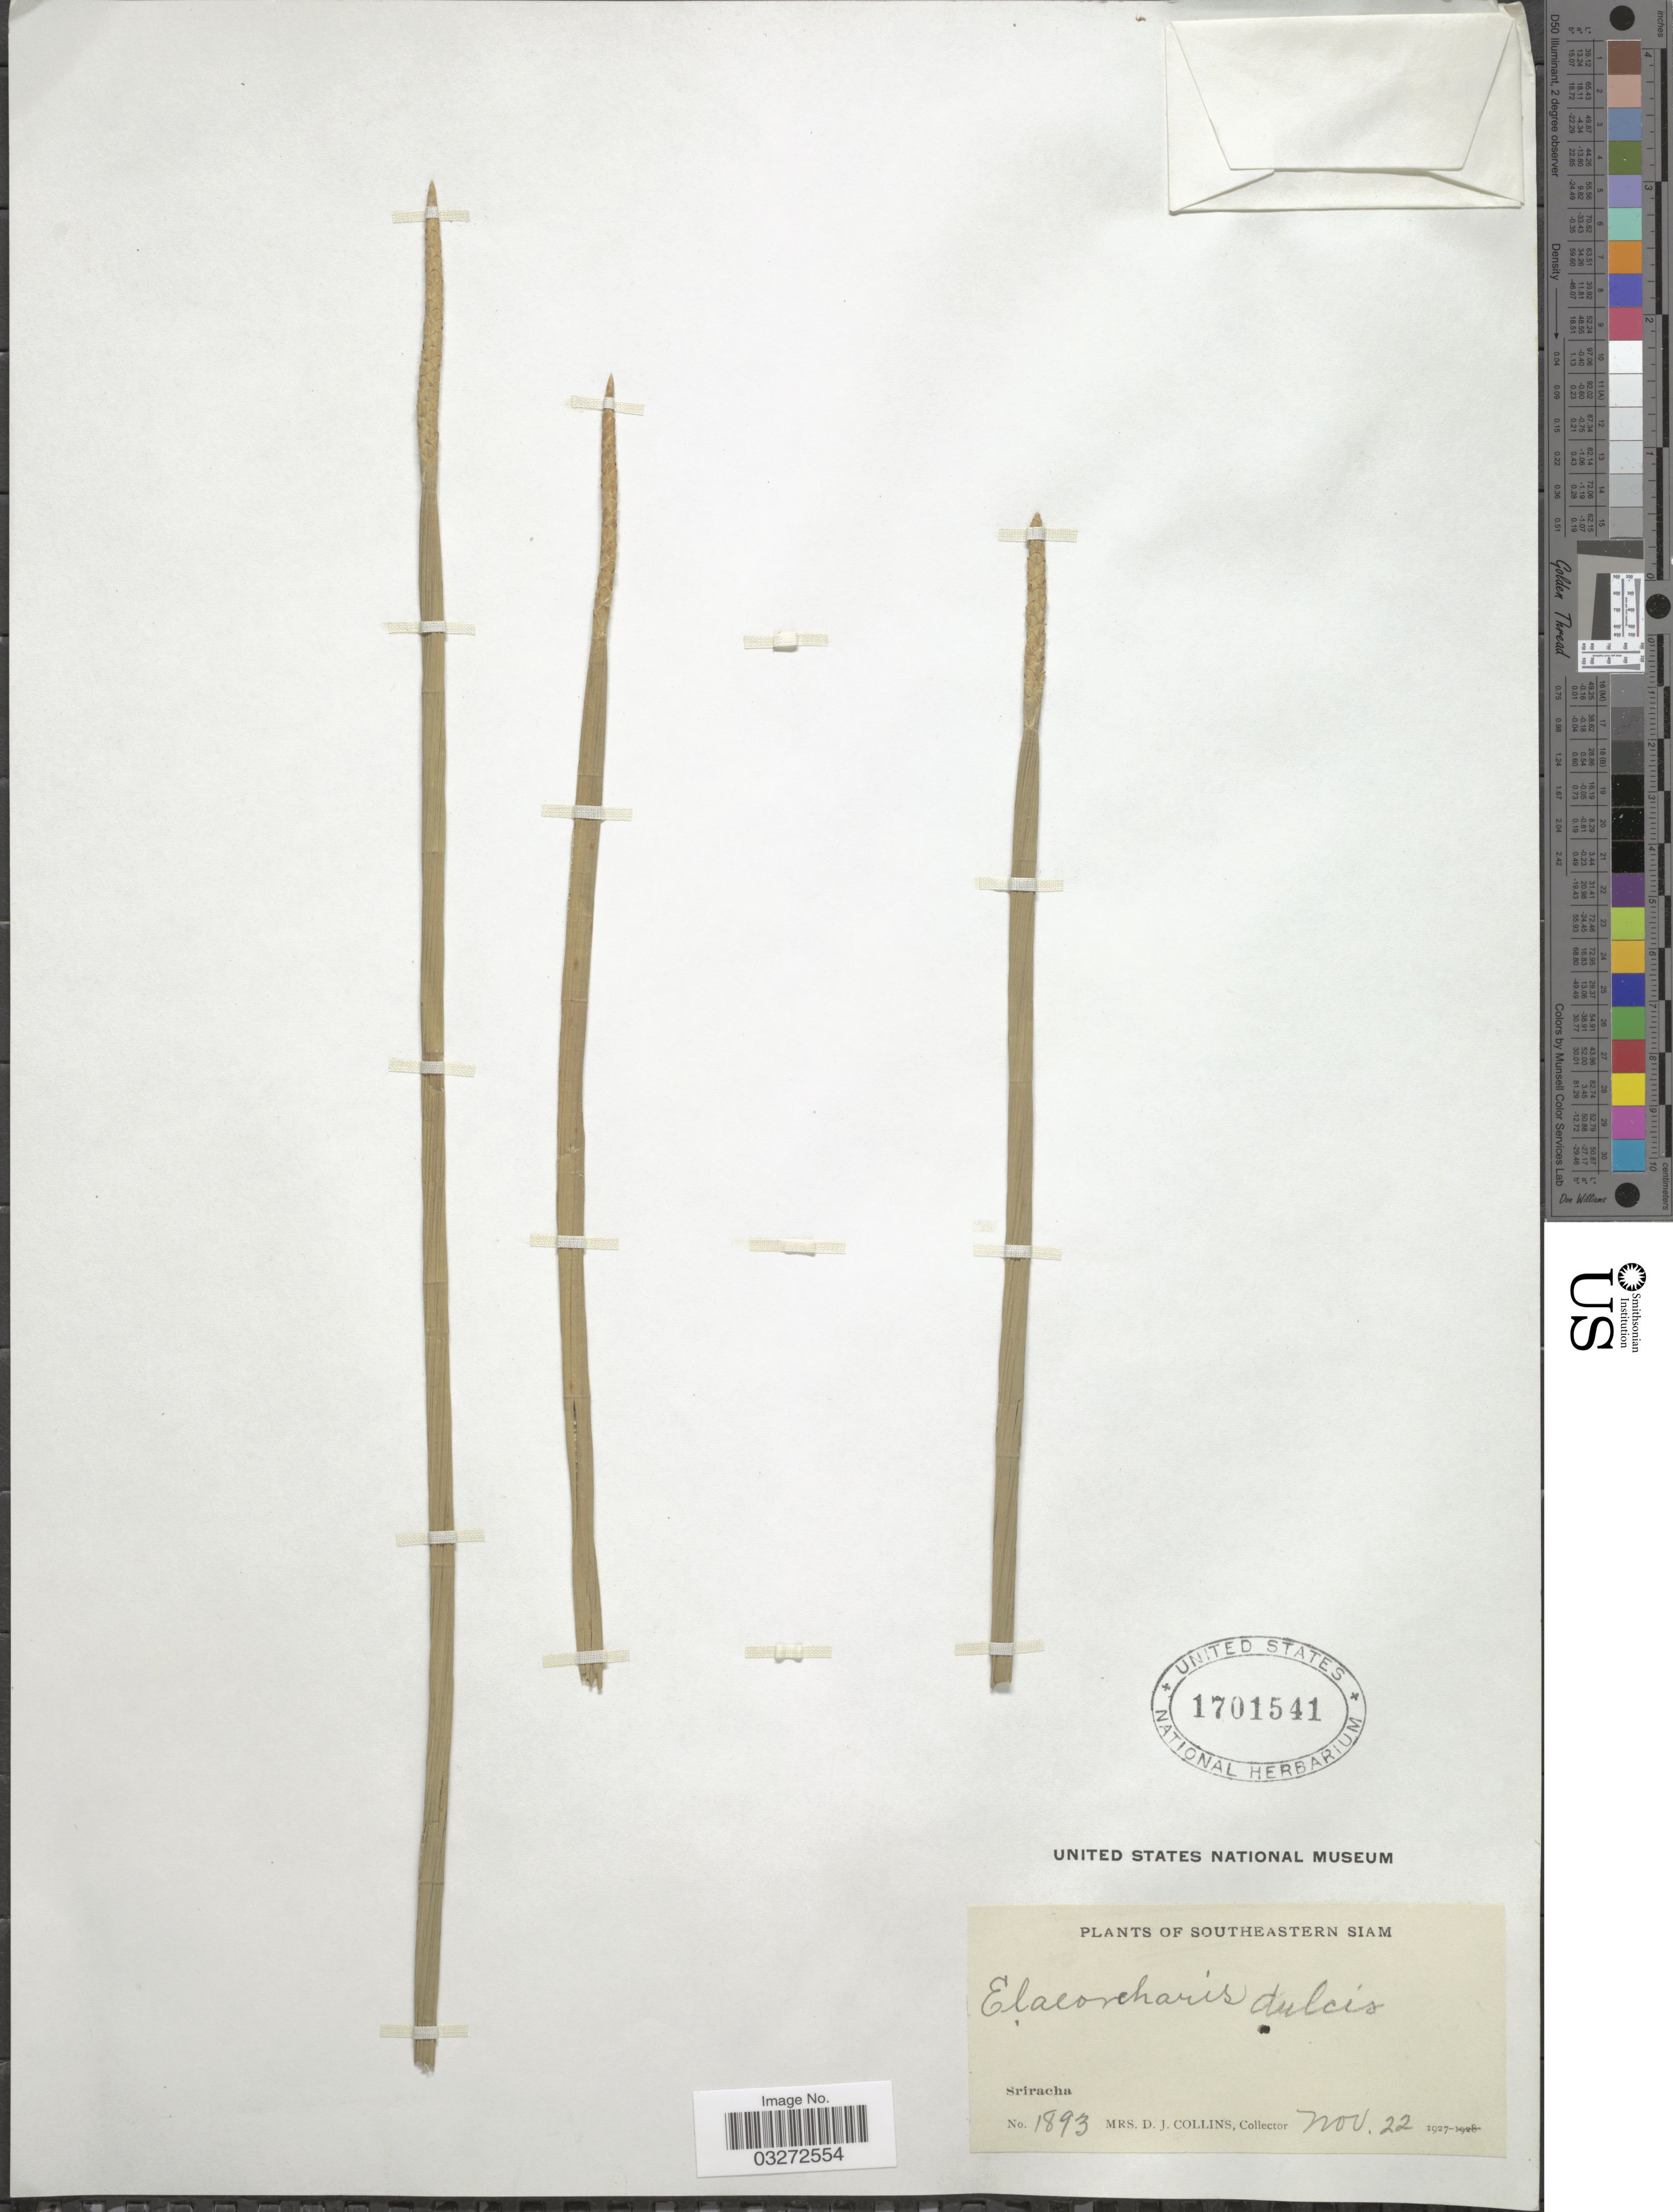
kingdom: Plantae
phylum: Tracheophyta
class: Liliopsida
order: Poales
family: Cyperaceae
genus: Eleocharis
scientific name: Eleocharis dulcis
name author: (Burm. f.) Trin. ex Hensch.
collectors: Mrs. D. J. Collins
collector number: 1893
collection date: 1927-11-22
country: Thailand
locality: Southeastern Siam. Sriracha.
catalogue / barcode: US 1701541